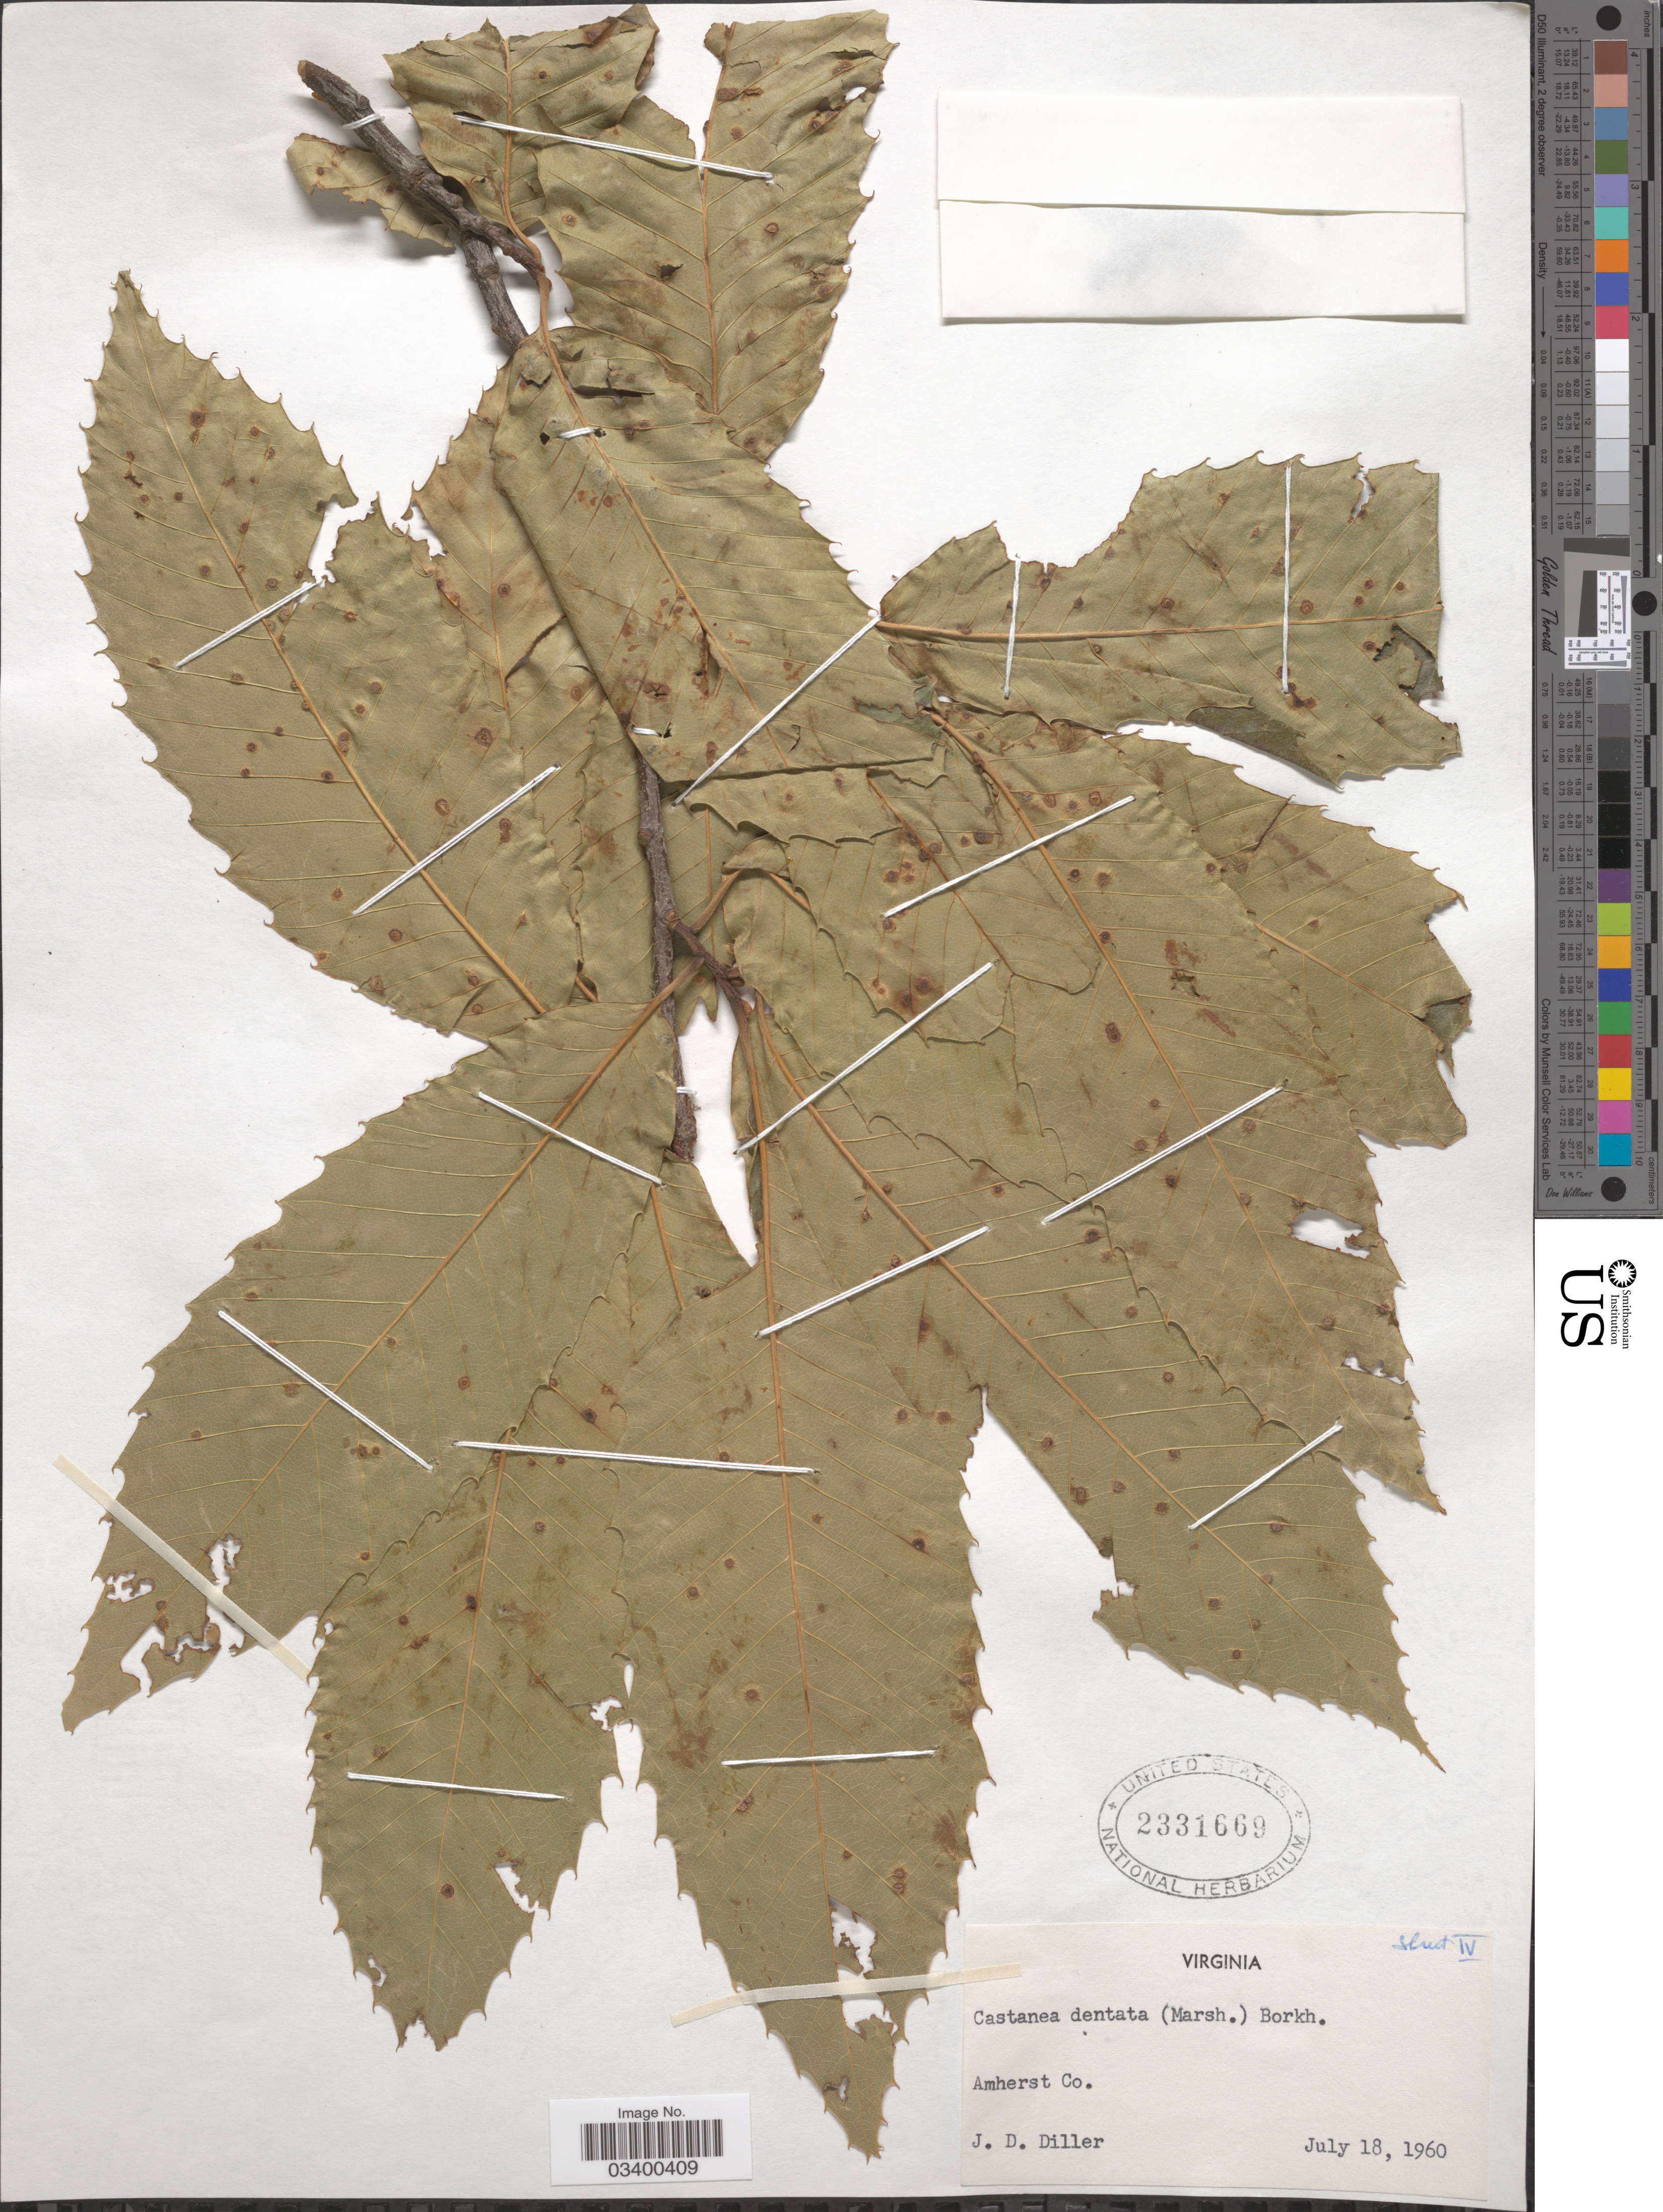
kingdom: Plantae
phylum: Tracheophyta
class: Magnoliopsida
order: Fagales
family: Fagaceae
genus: Castanea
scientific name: Castanea dentata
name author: (Marshall) Borkh.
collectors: J. Diller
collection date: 1960-07-18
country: United States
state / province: Virginia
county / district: Amherst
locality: Amherst Co.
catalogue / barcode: US 2331669